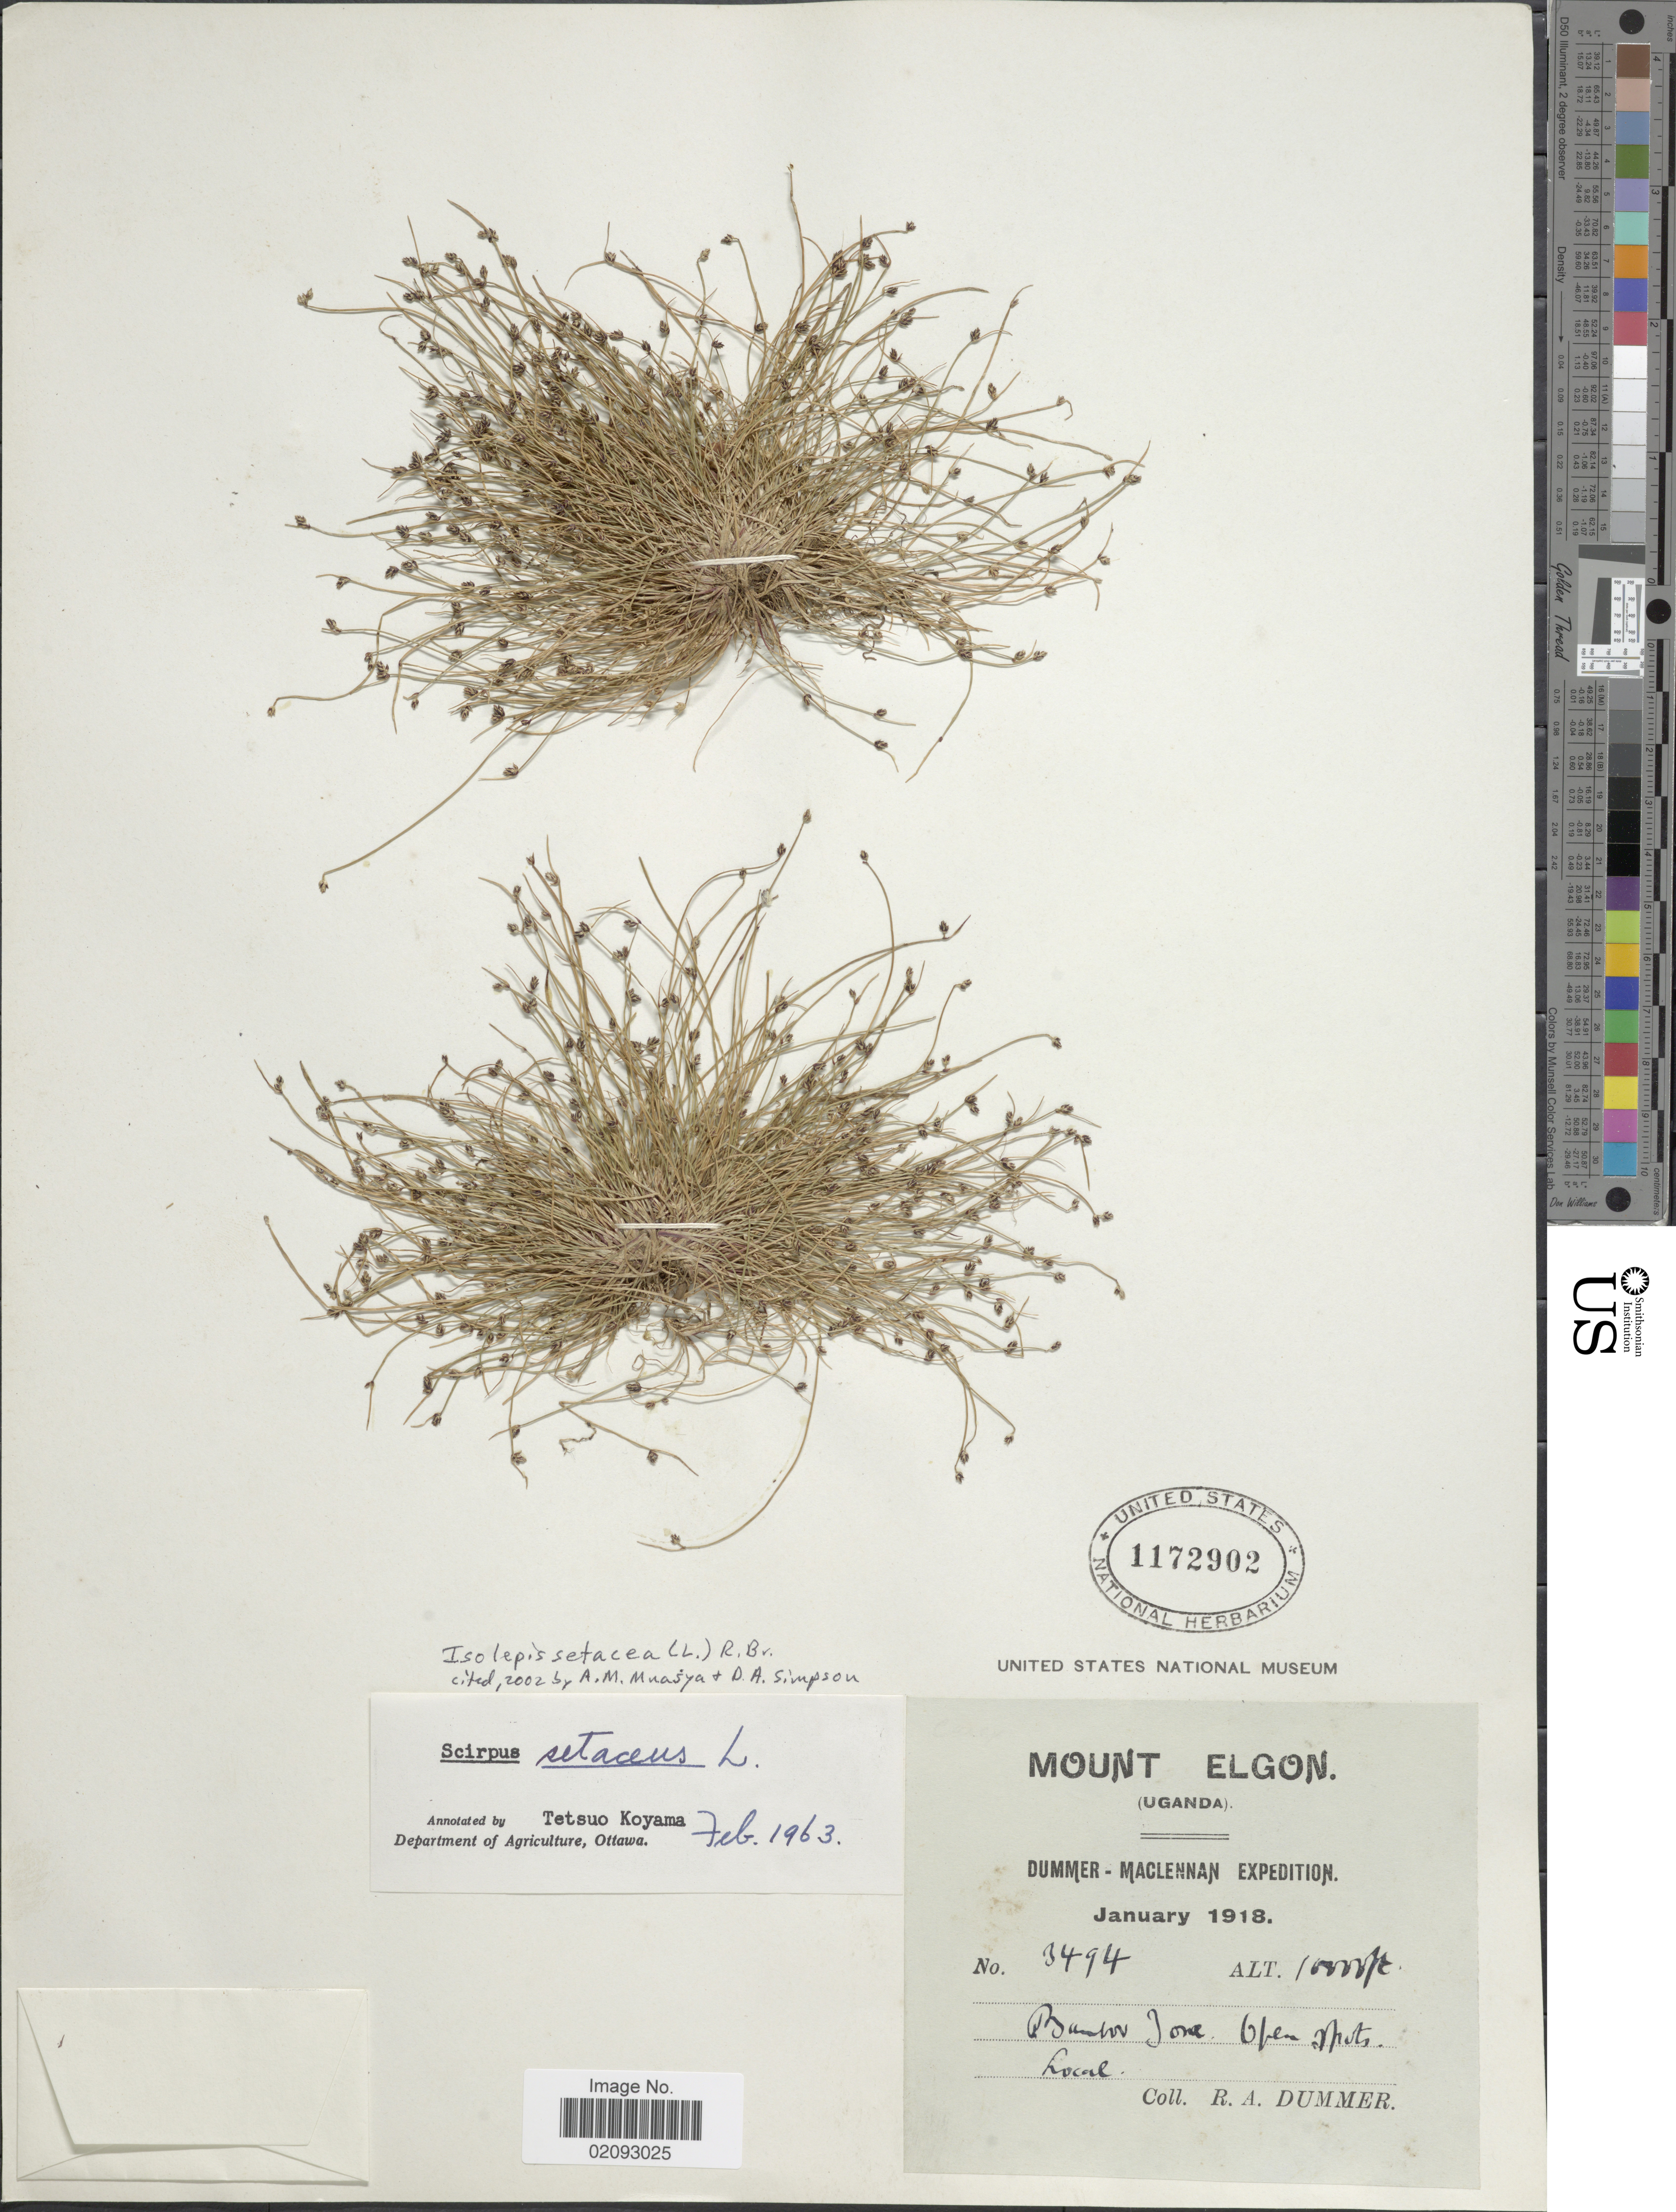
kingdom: Plantae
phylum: Tracheophyta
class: Liliopsida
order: Poales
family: Cyperaceae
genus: Isolepis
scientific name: Isolepis setacea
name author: (L.) R. Br.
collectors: R. Dümmer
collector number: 3494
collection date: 1918-01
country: Uganda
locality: Mount Elgon, Bamboom Zone, Open Spots, Local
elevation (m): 305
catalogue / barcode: US 1172902